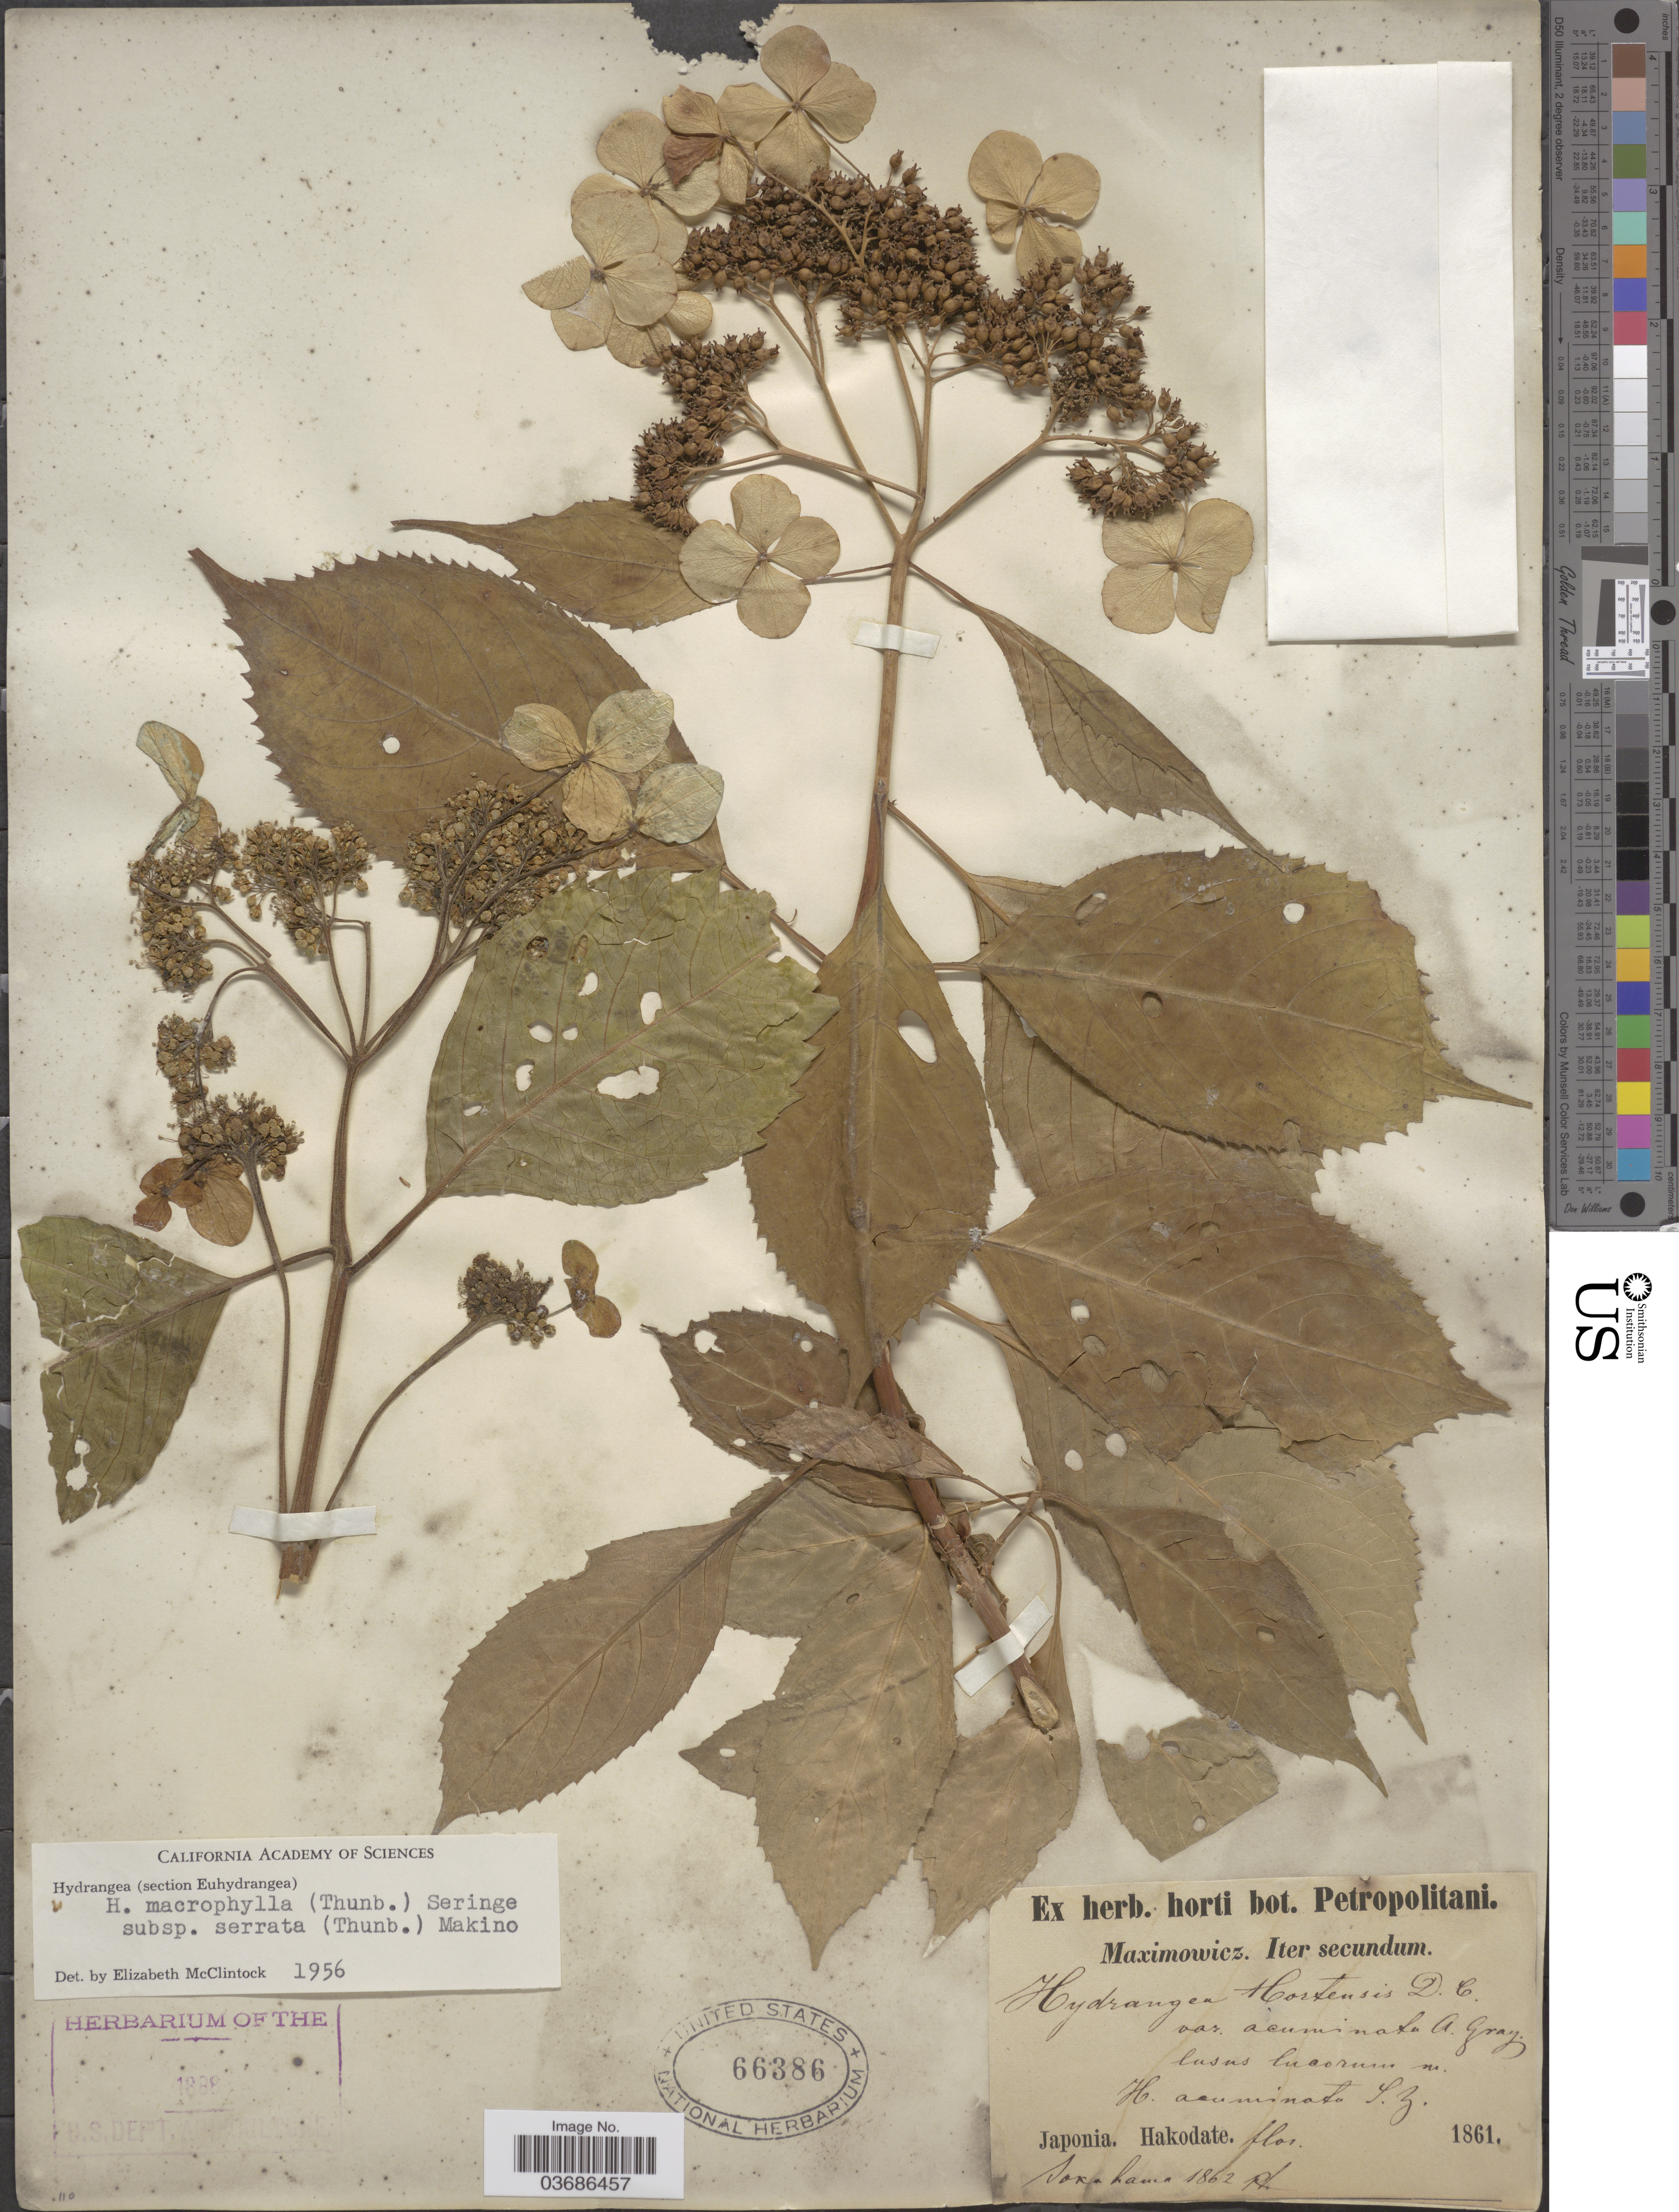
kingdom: Plantae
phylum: Tracheophyta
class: Magnoliopsida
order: Cornales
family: Hydrangeaceae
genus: Hydrangea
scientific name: Hydrangea macrophylla subsp. serrata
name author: (Thunb.) Makino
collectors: Maximowicz, --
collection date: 1861/1862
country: Japan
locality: Iter secundum. Japonia. Hakodate. Sokohama.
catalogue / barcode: US 66386